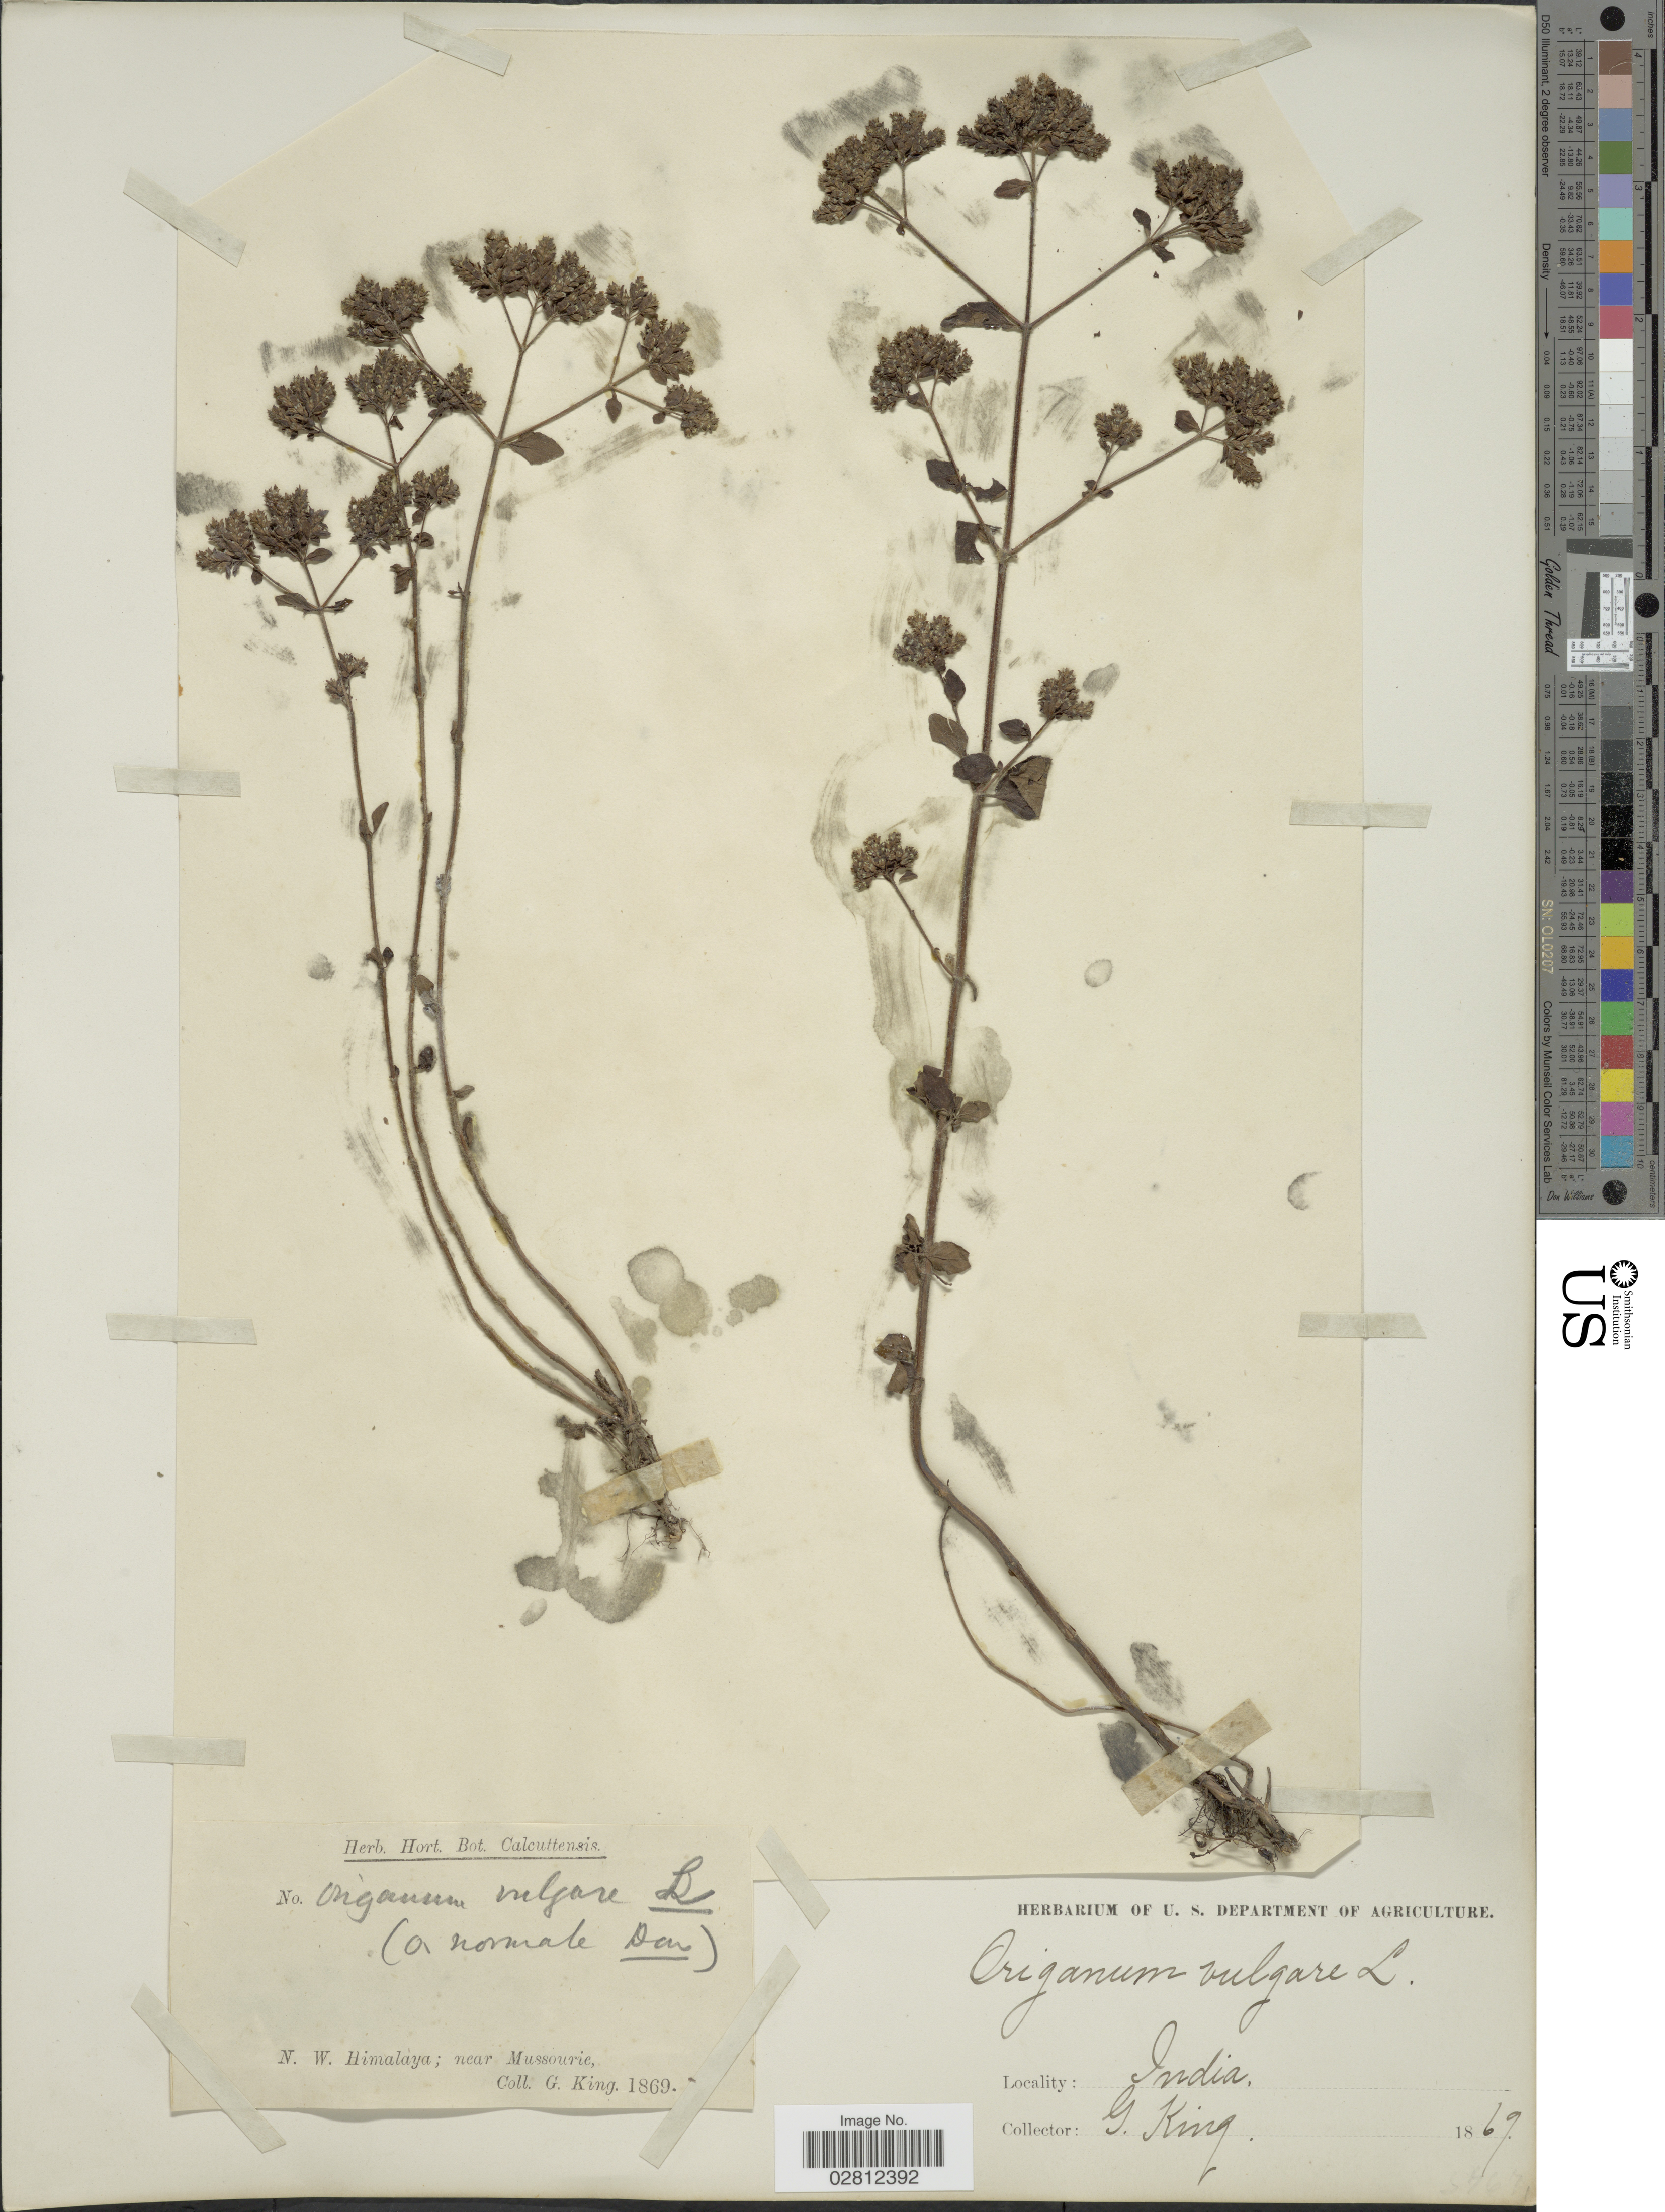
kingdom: Plantae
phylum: Tracheophyta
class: Magnoliopsida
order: Lamiales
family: Lamiaceae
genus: Origanum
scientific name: Origanum vulgare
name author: L.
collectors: G. King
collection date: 1869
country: India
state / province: Uttarakhand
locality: N. W. Himalaya; near Mussourie.